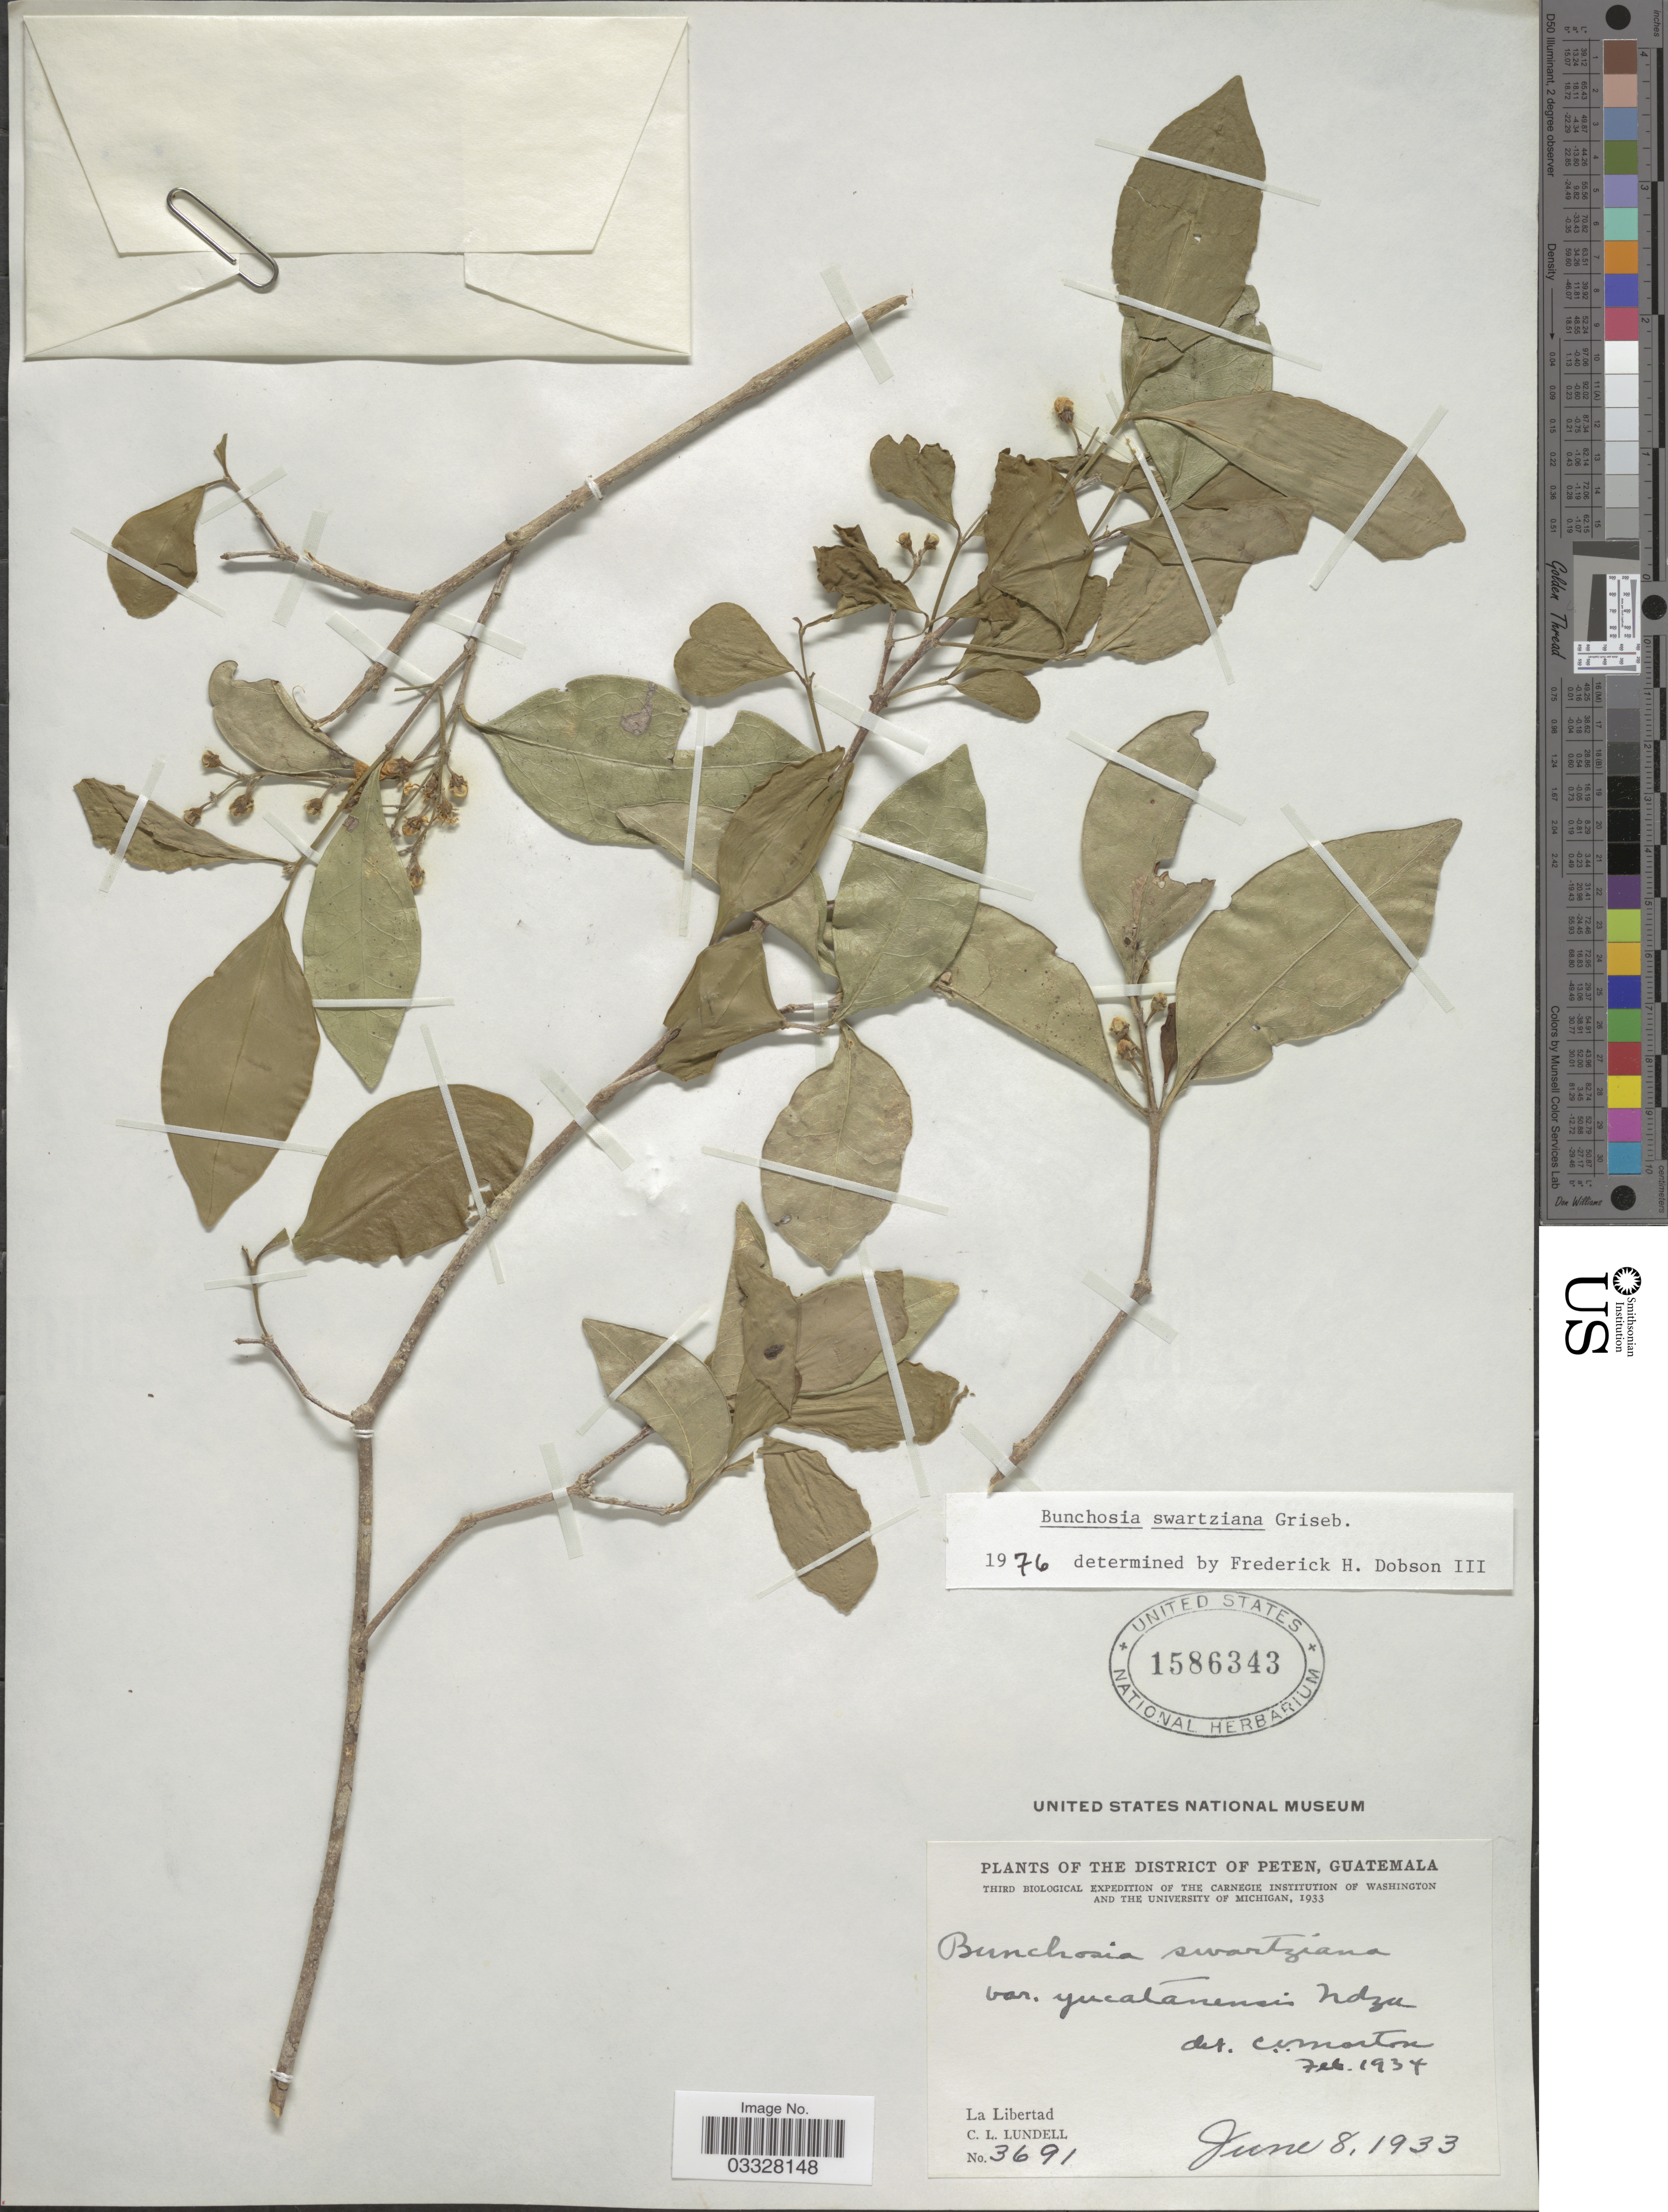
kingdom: Plantae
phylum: Tracheophyta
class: Magnoliopsida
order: Malpighiales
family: Malpighiaceae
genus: Bunchosia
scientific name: Bunchosia swartziana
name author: Griseb.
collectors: C. L. Lundell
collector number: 3691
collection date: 1933-06-08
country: Guatemala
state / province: El Petén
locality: The District of Peten. La Libertad.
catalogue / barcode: US 1586343